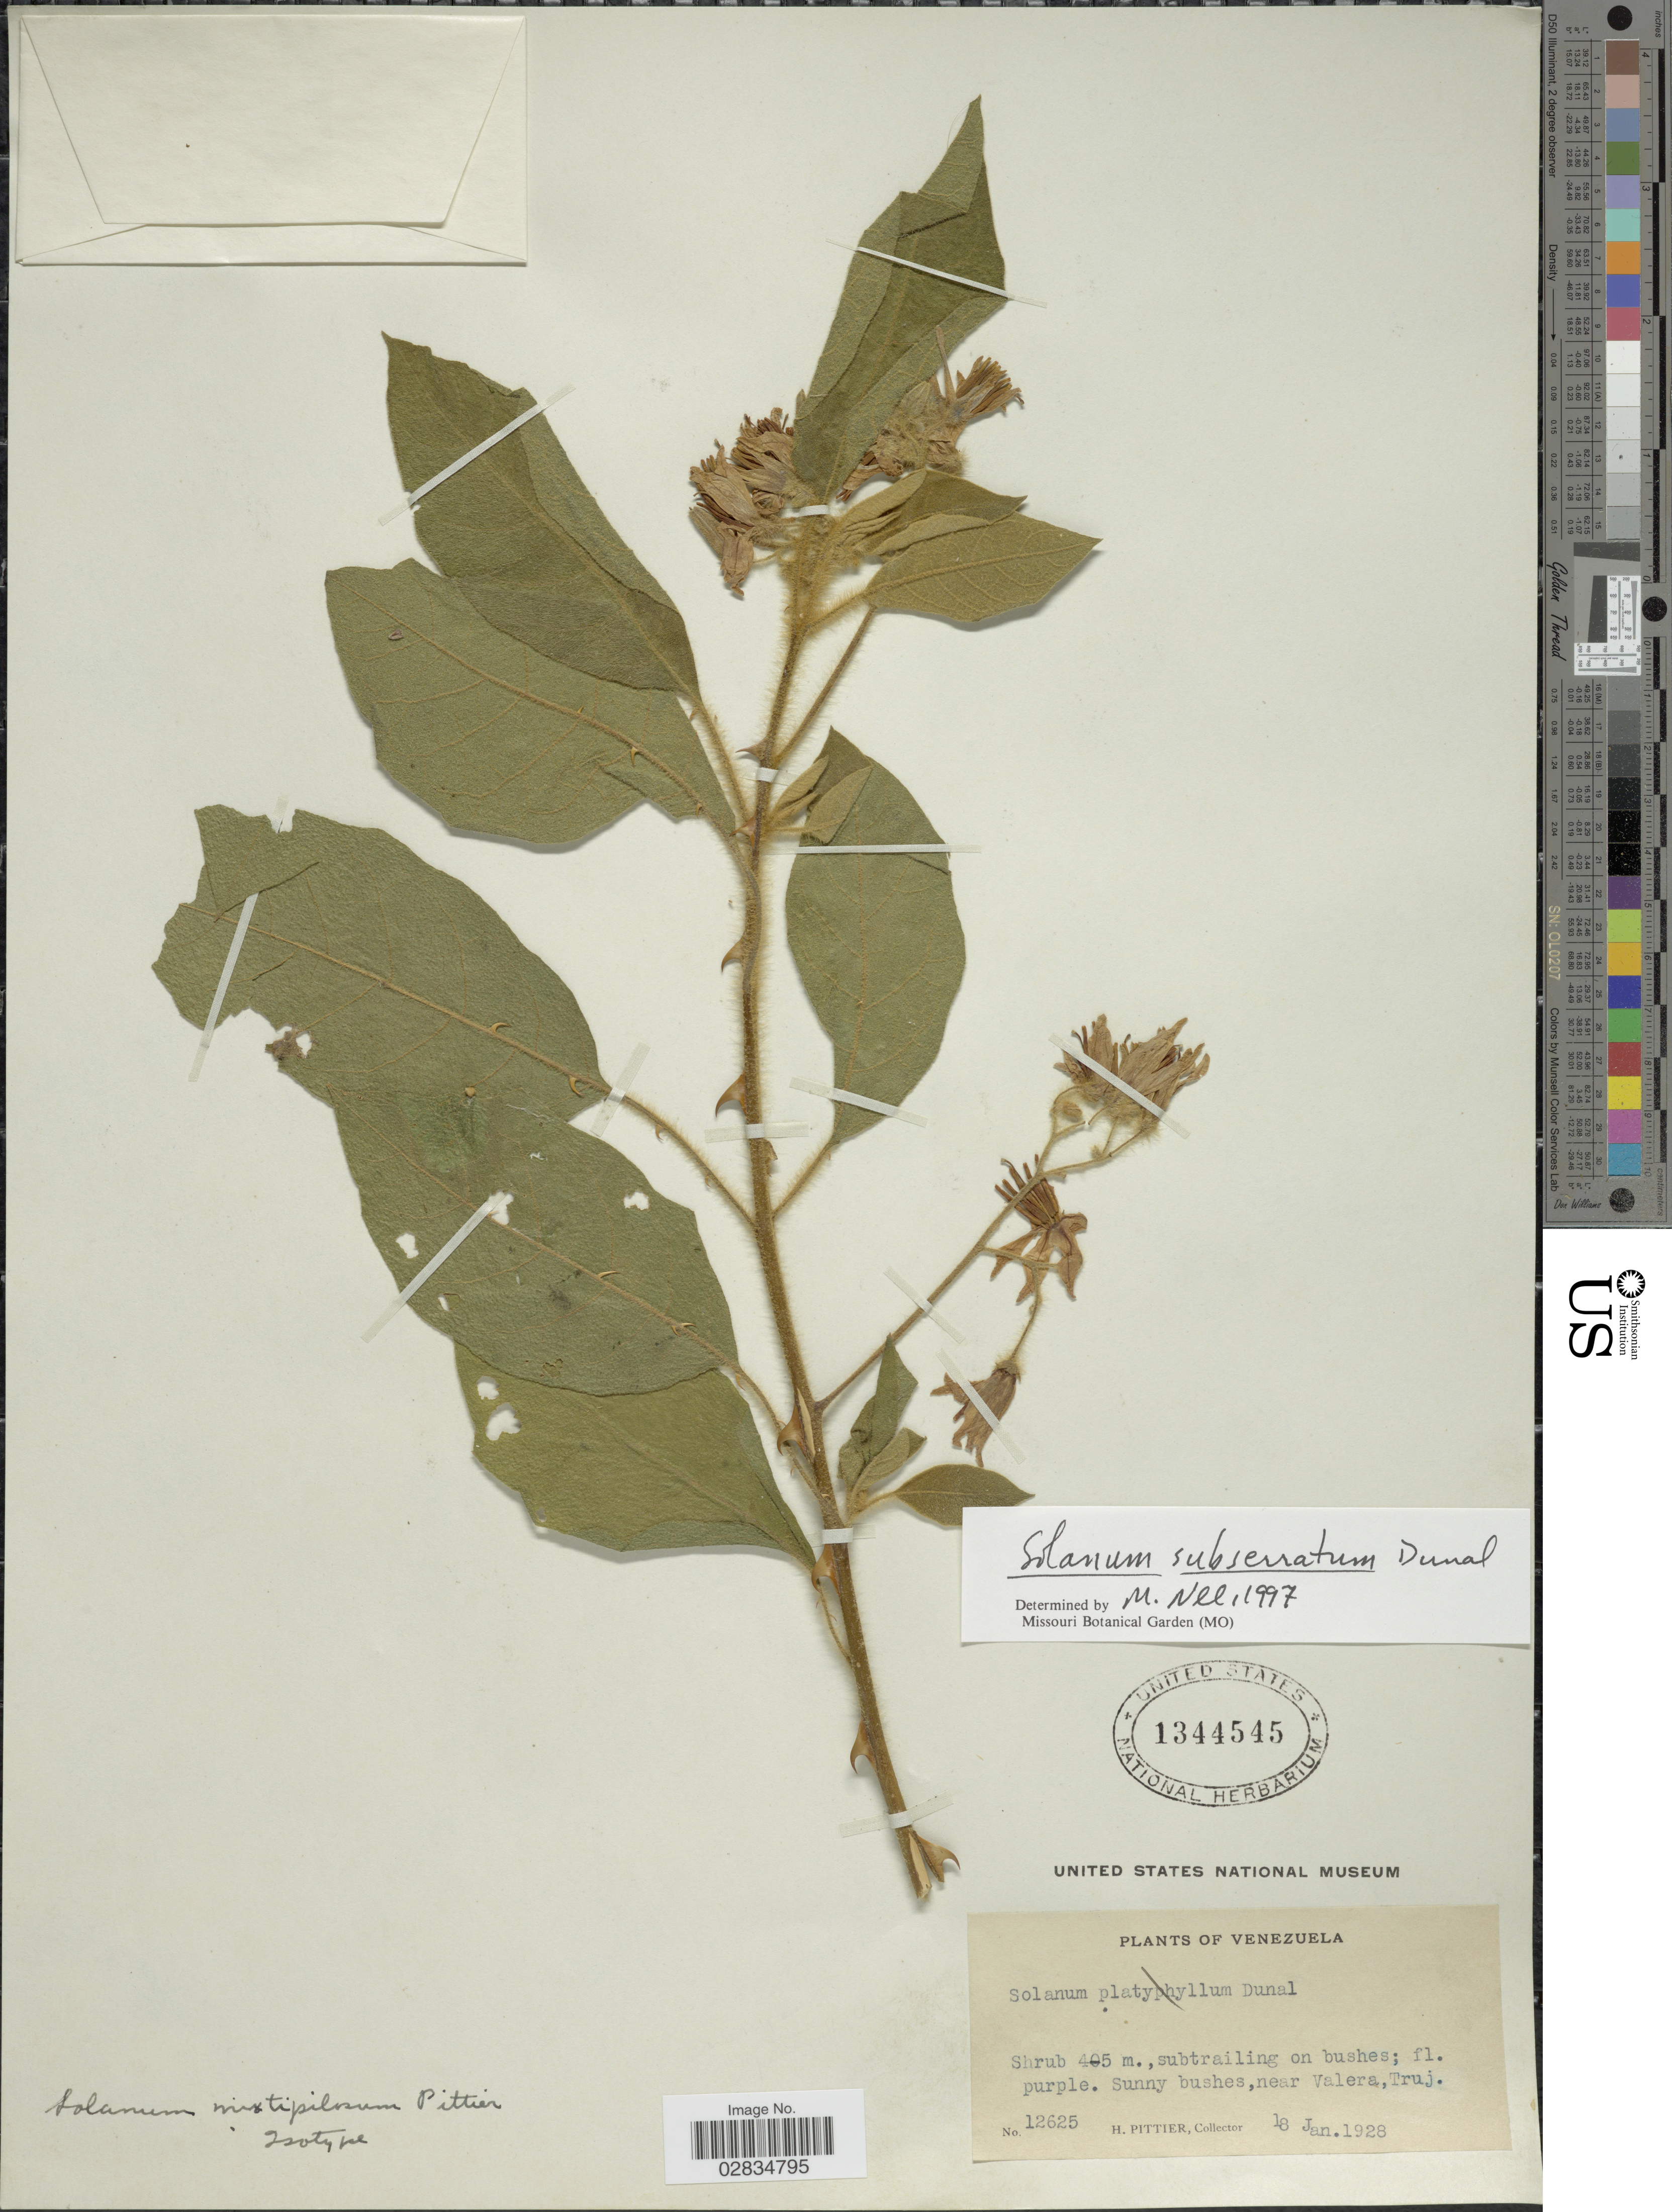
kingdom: Plantae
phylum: Tracheophyta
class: Magnoliopsida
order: Solanales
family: Solanaceae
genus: Solanum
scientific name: Solanum subserratum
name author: Dunal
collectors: H. F. Pittier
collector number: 12625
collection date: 1928-01-18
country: Venezuela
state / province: Trujillo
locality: Near Valera, Truj.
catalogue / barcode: US 1344545